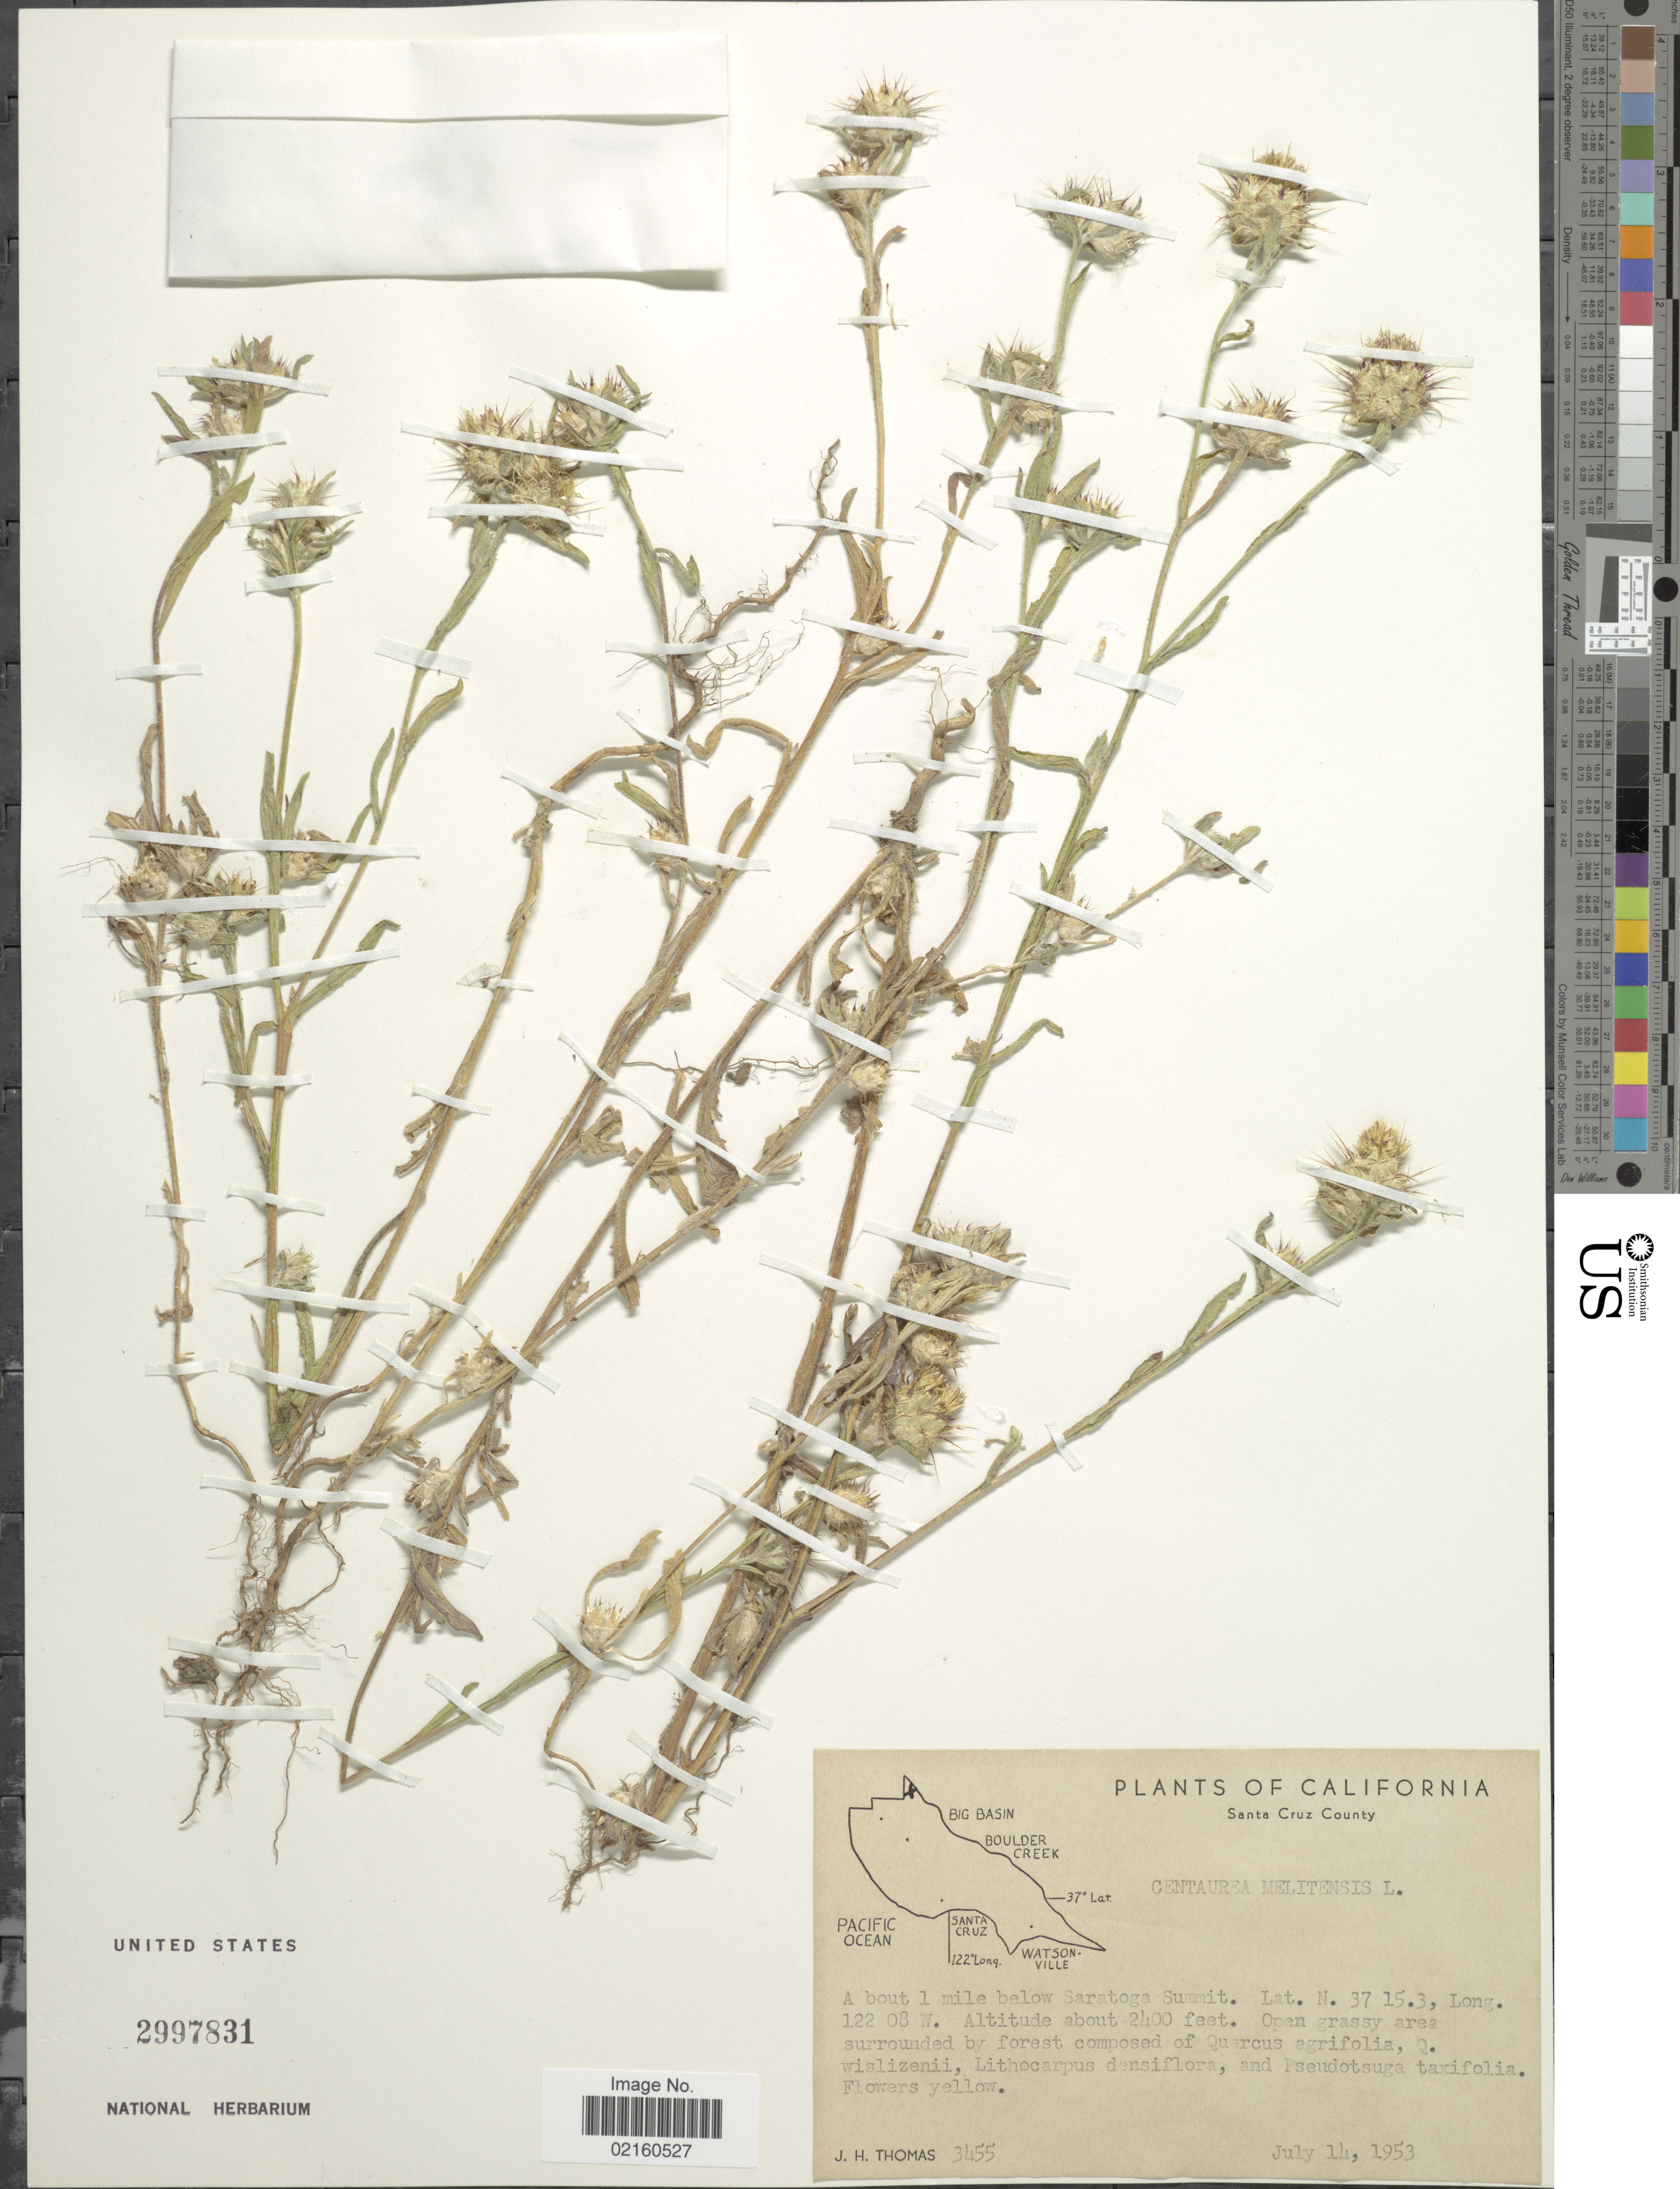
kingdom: Plantae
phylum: Tracheophyta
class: Magnoliopsida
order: Asterales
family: Asteraceae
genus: Centaurea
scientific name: Centaurea melitensis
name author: L.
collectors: J. H. Thomas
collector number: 3455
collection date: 1953-07-14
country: United States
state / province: California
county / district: Santa Cruz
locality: Santa Cruz County, about 1 mile below Saratoga Summit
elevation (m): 732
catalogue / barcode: US 2997831